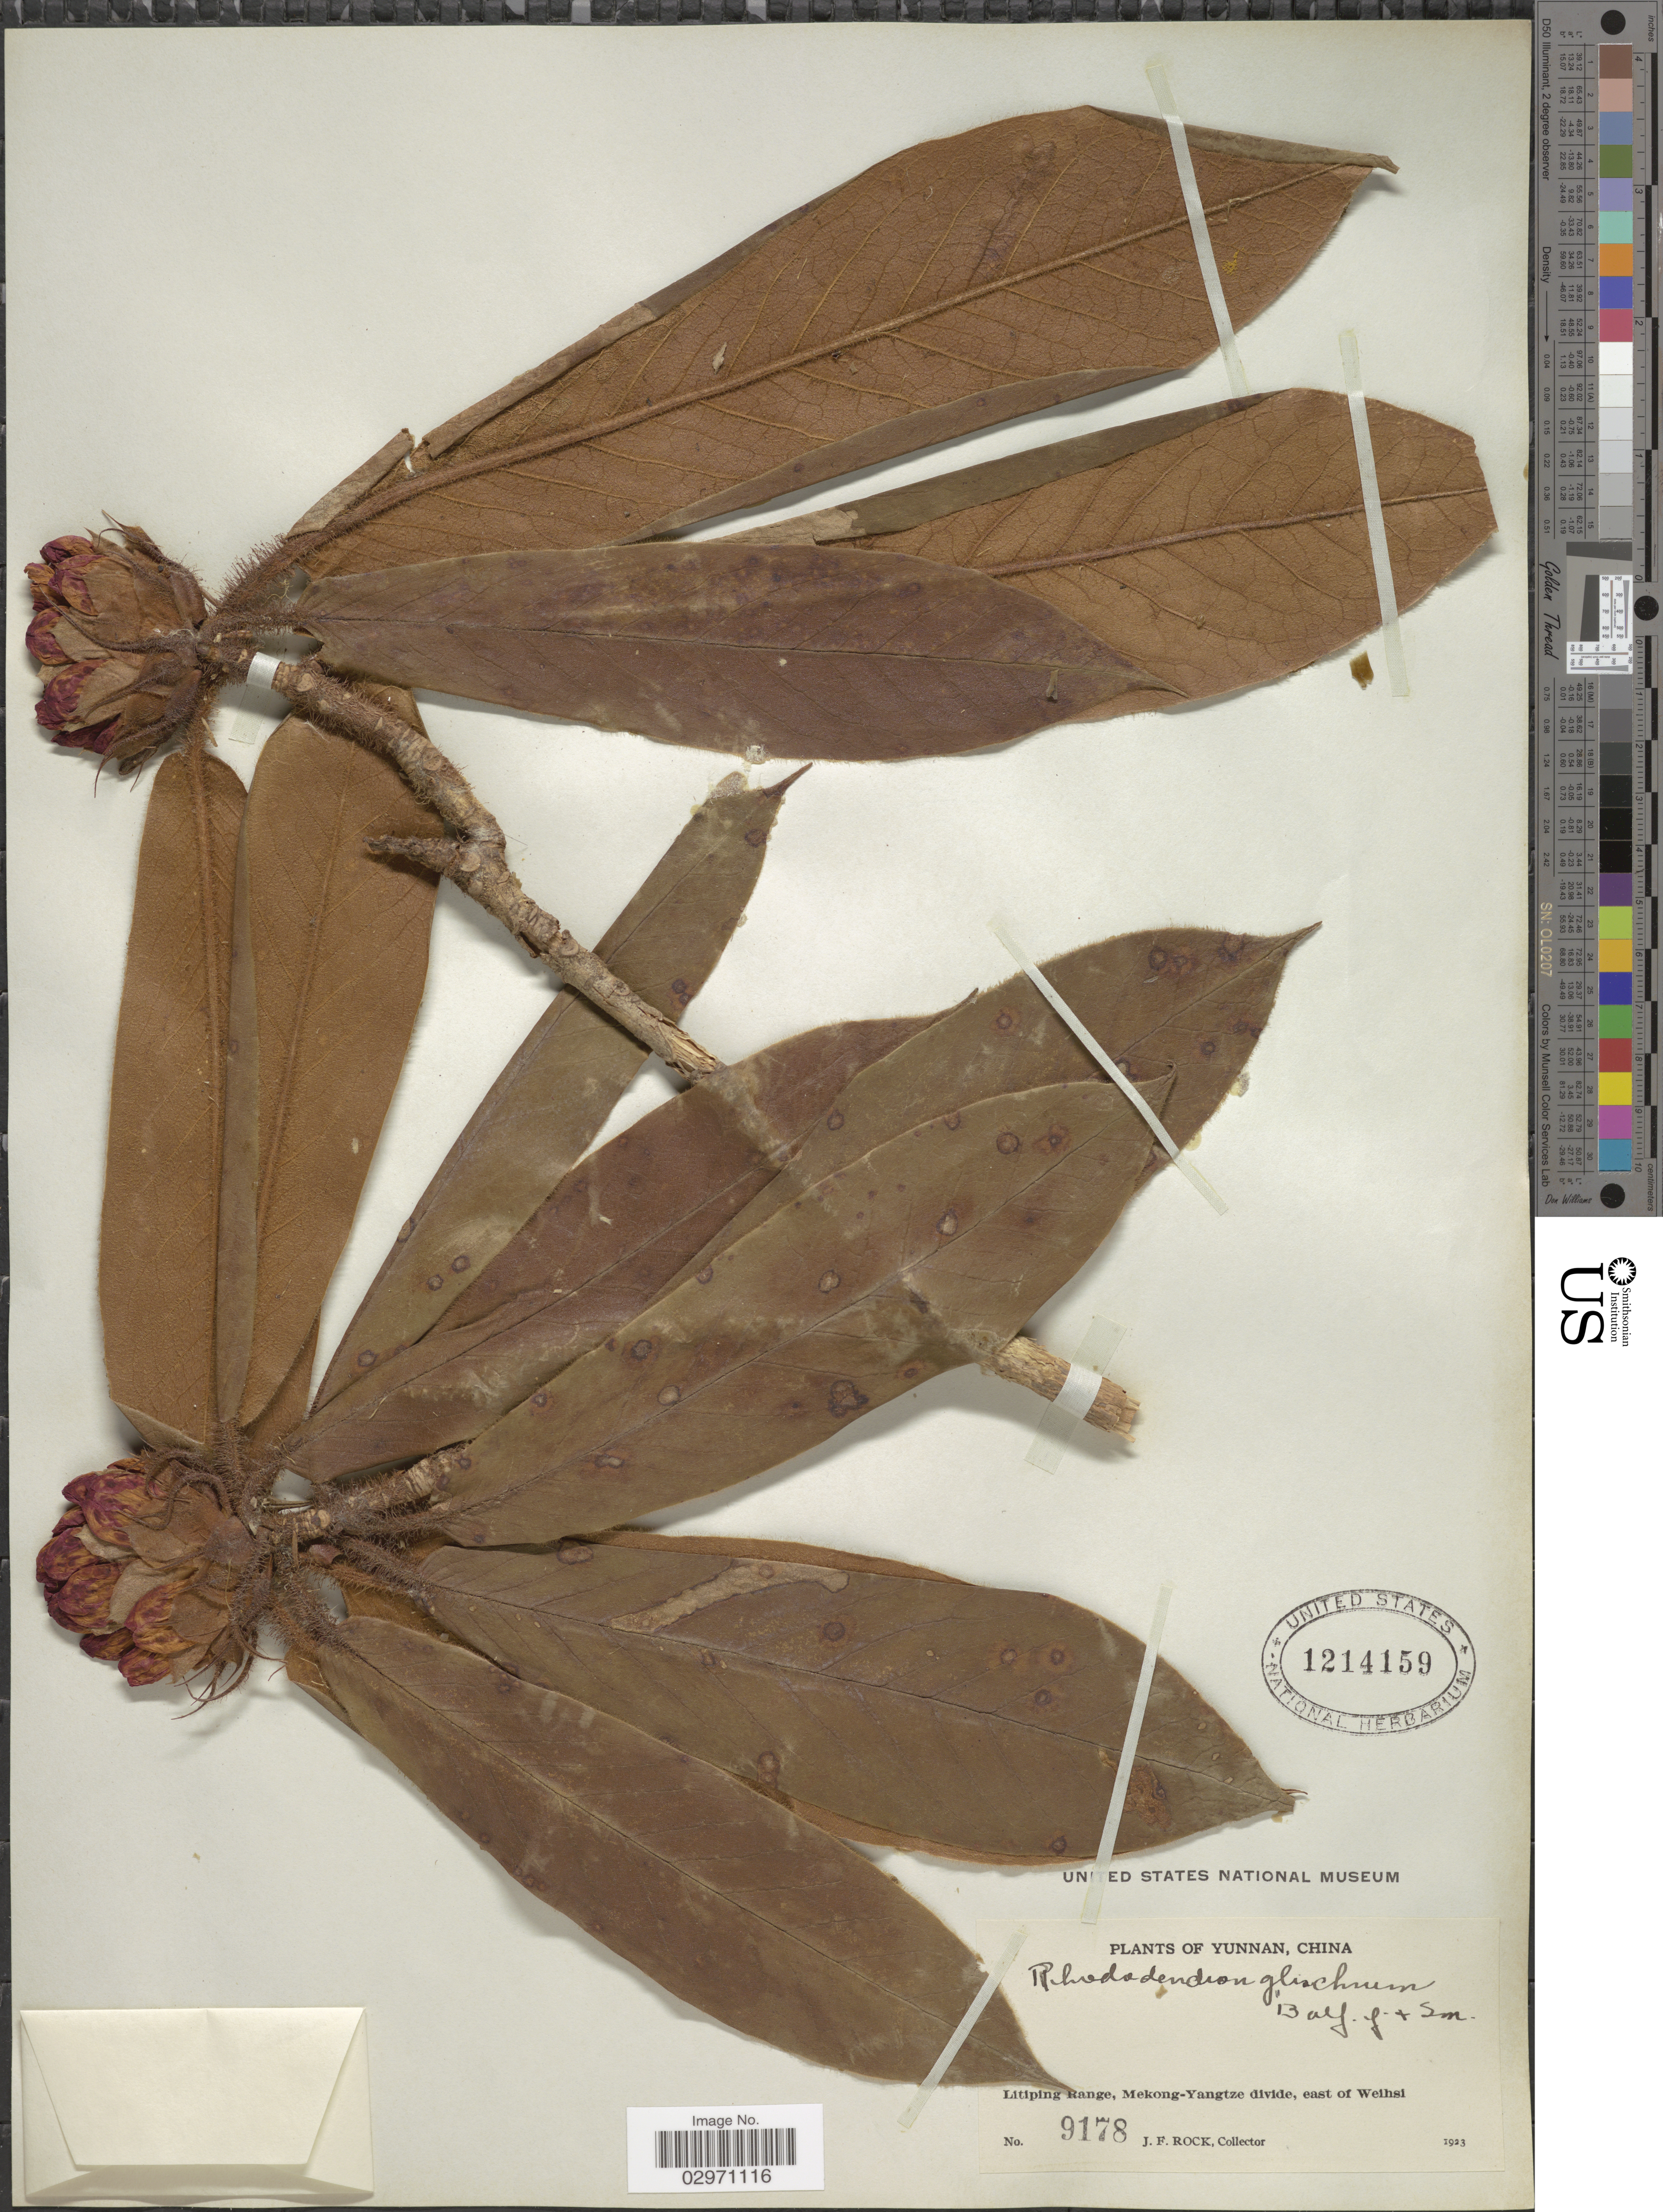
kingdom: Plantae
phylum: Tracheophyta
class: Magnoliopsida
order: Ericales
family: Ericaceae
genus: Rhododendron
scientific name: Rhododendron glischrum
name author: Balf. f. & W.W. Sm.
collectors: J. Rock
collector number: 9178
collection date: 1923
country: China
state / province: Yunnan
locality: Litiping Range, Mekong-Yangtze divide, east of Weihsi.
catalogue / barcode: US 1214159